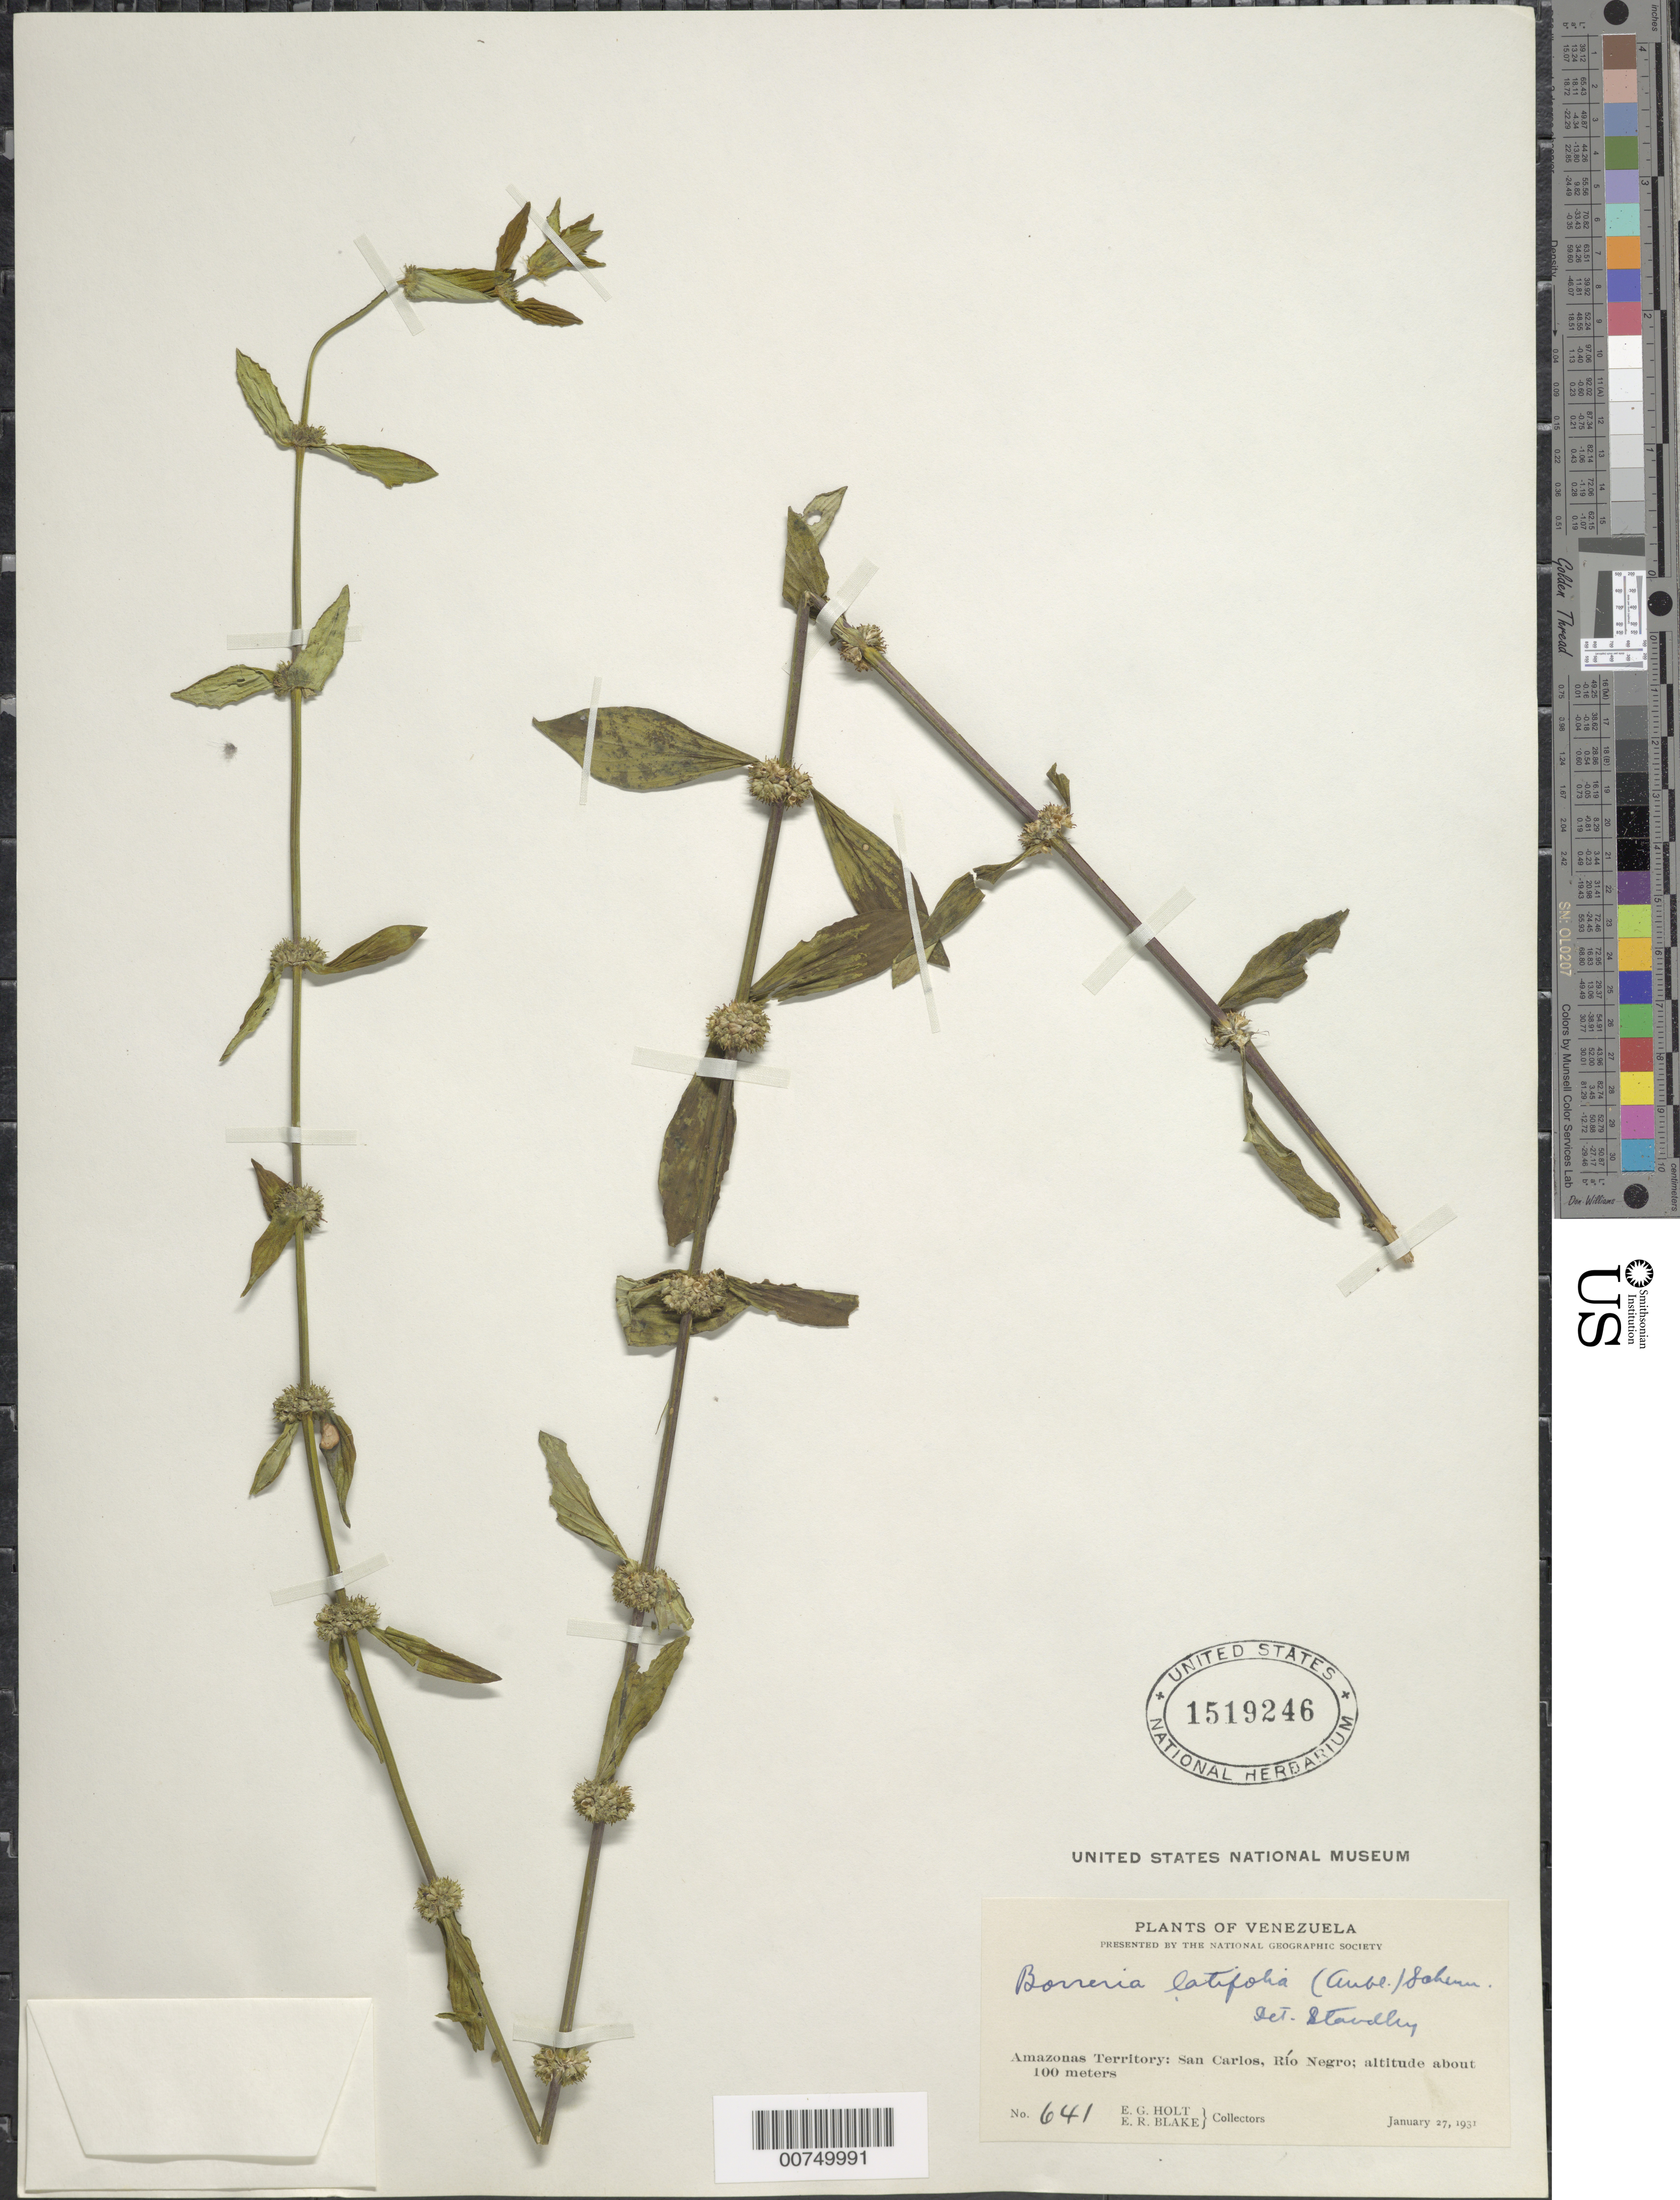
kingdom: Plantae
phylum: Tracheophyta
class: Magnoliopsida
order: Gentianales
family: Rubiaceae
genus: Borreria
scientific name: Borreria latifolia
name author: (Aubl.) K. Schum.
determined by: Standley, Paul C.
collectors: E. Holt & E. R. Blake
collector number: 641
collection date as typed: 27-Jan-31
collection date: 1931-01-27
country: Venezuela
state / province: Amazonas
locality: San Carlos, Río Negro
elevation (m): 100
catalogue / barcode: US 1519246